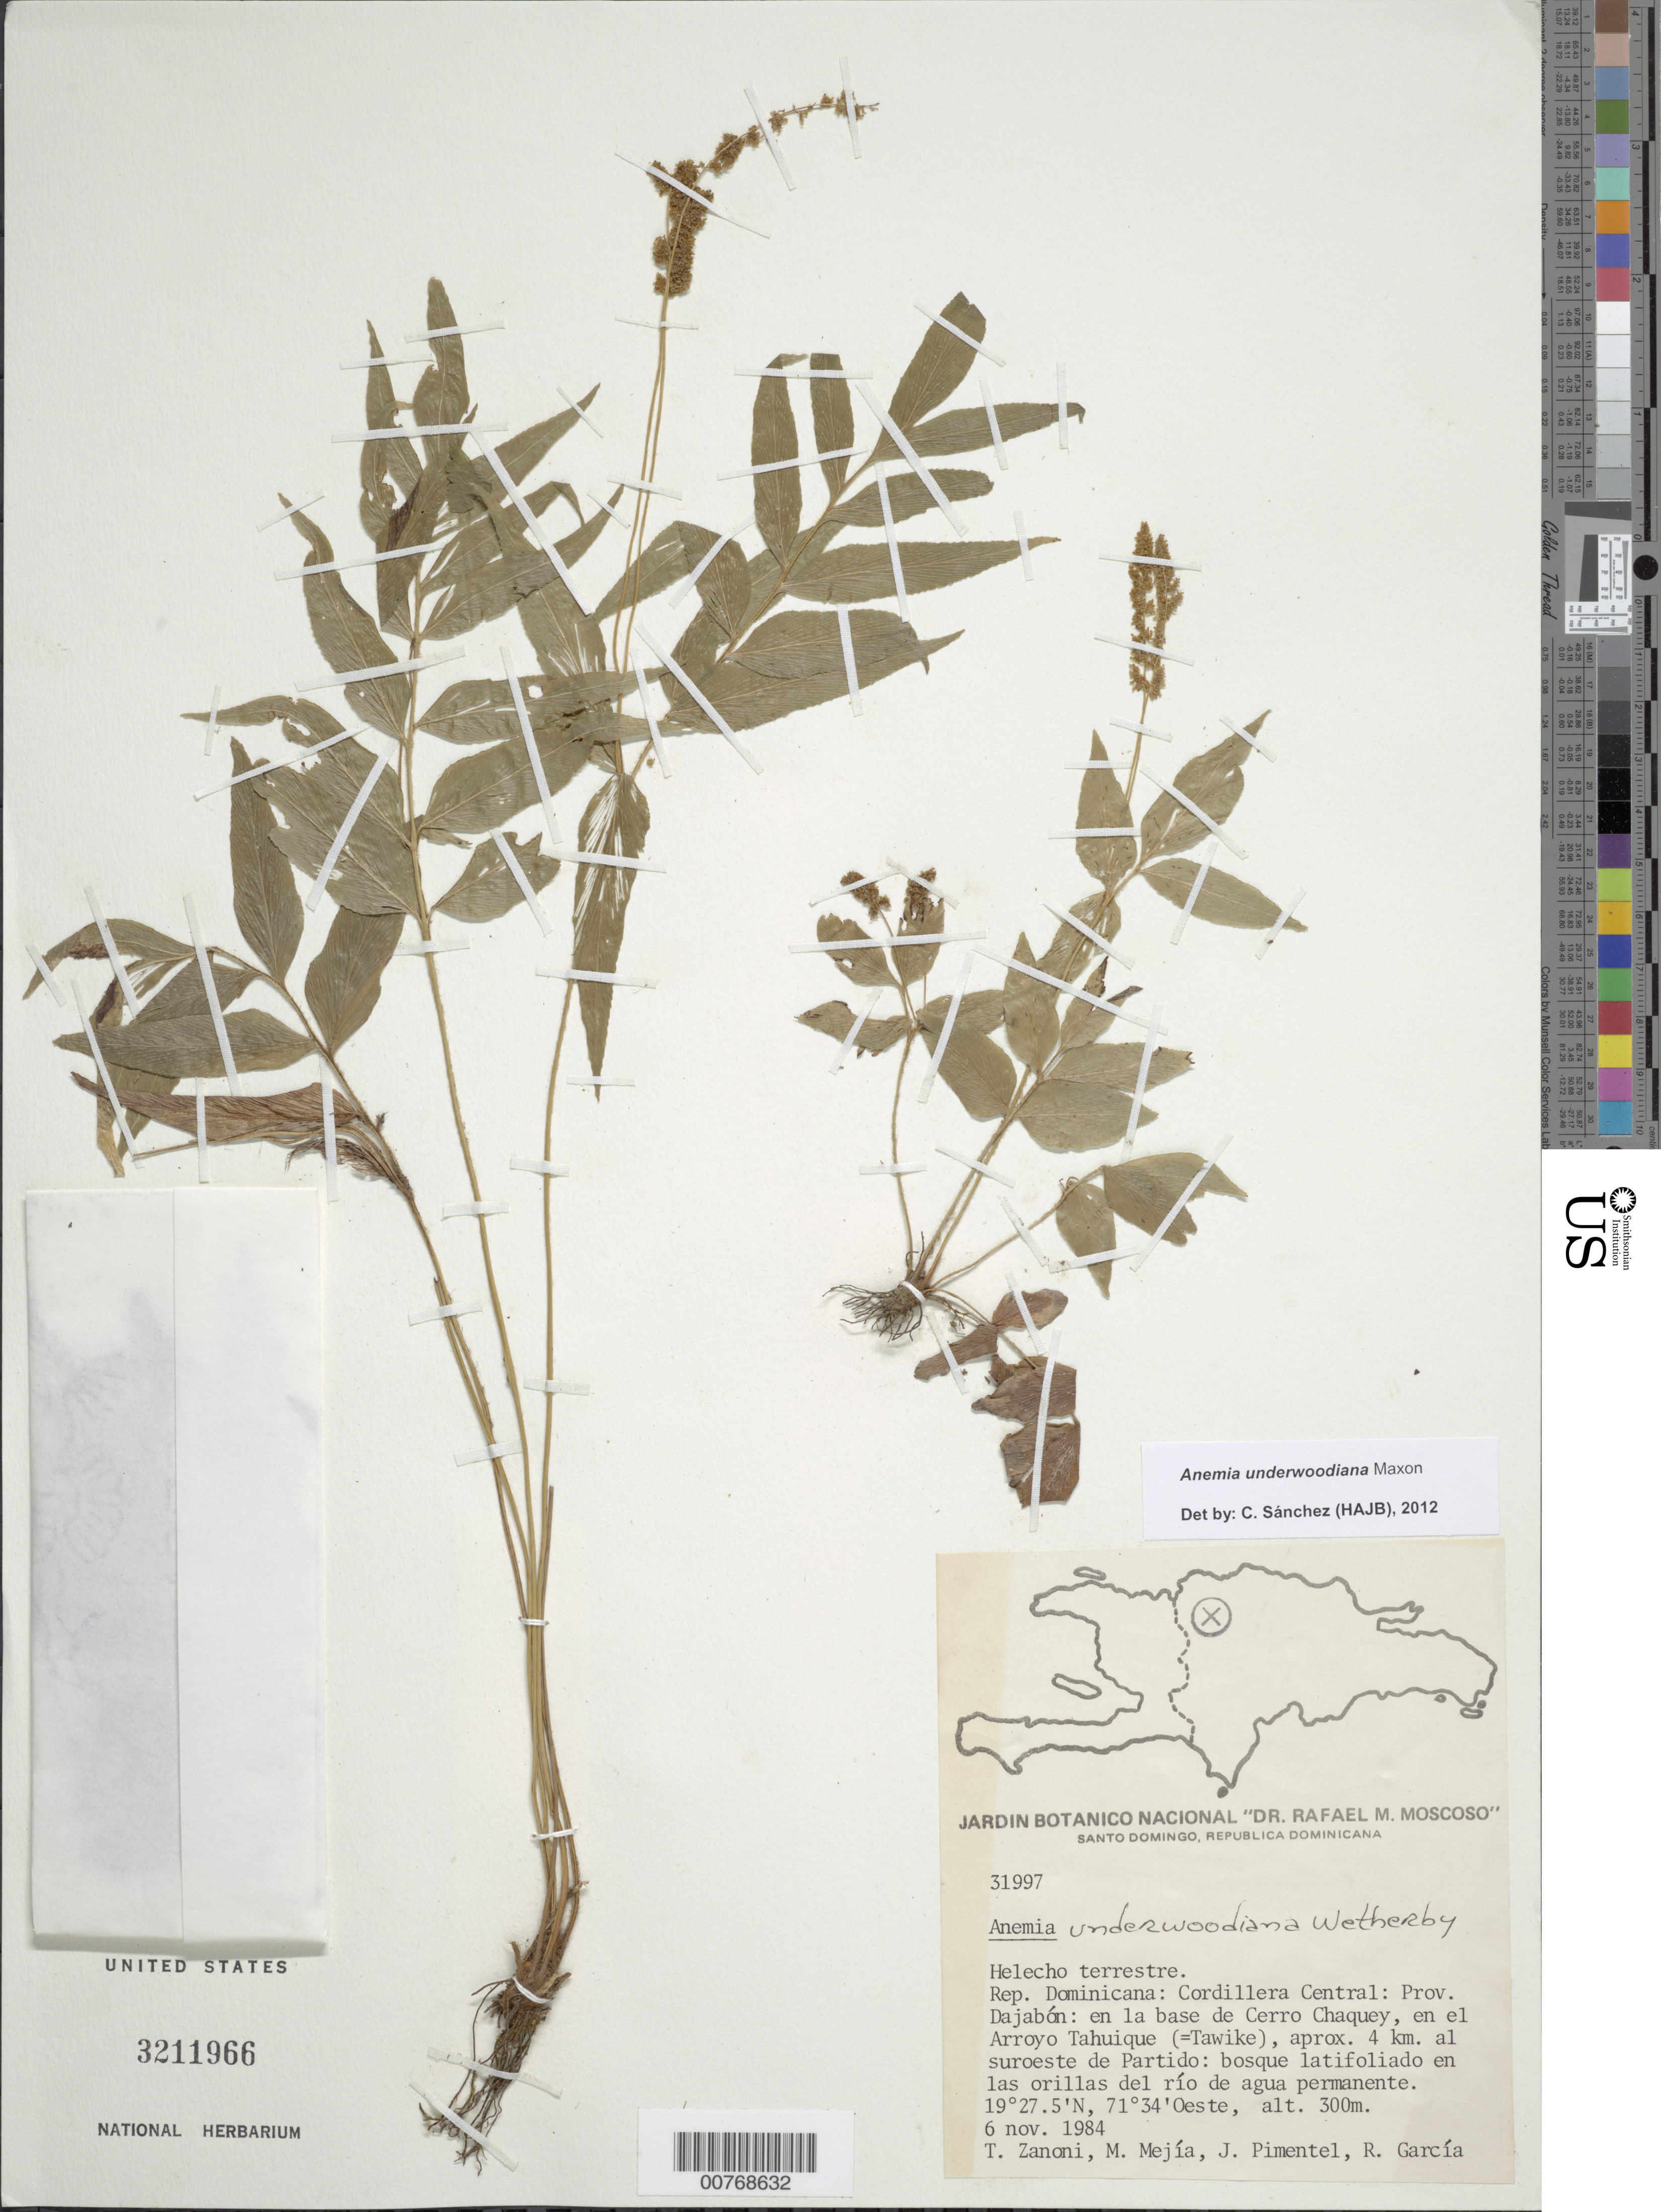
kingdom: Plantae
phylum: Tracheophyta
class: Polypodiopsida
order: Schizaeales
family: Anemiaceae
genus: Anemia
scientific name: Anemia underwoodiana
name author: Maxon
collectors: T. A. Zanoni, M. Mejia, J. Pimentel & R. G. García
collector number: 31997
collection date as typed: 06 Nov 1984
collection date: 1984-11-06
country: Dominican Republic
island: Hispaniola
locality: Cordillera Central, Provincia Dajabón, en la base del Cerro Chaquey, en el Arroyo Tahuique, aprox. 4 km al SW de Partido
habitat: Bosque latifoliado en las orillas del río de agua permanente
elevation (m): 300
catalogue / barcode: US 3211966